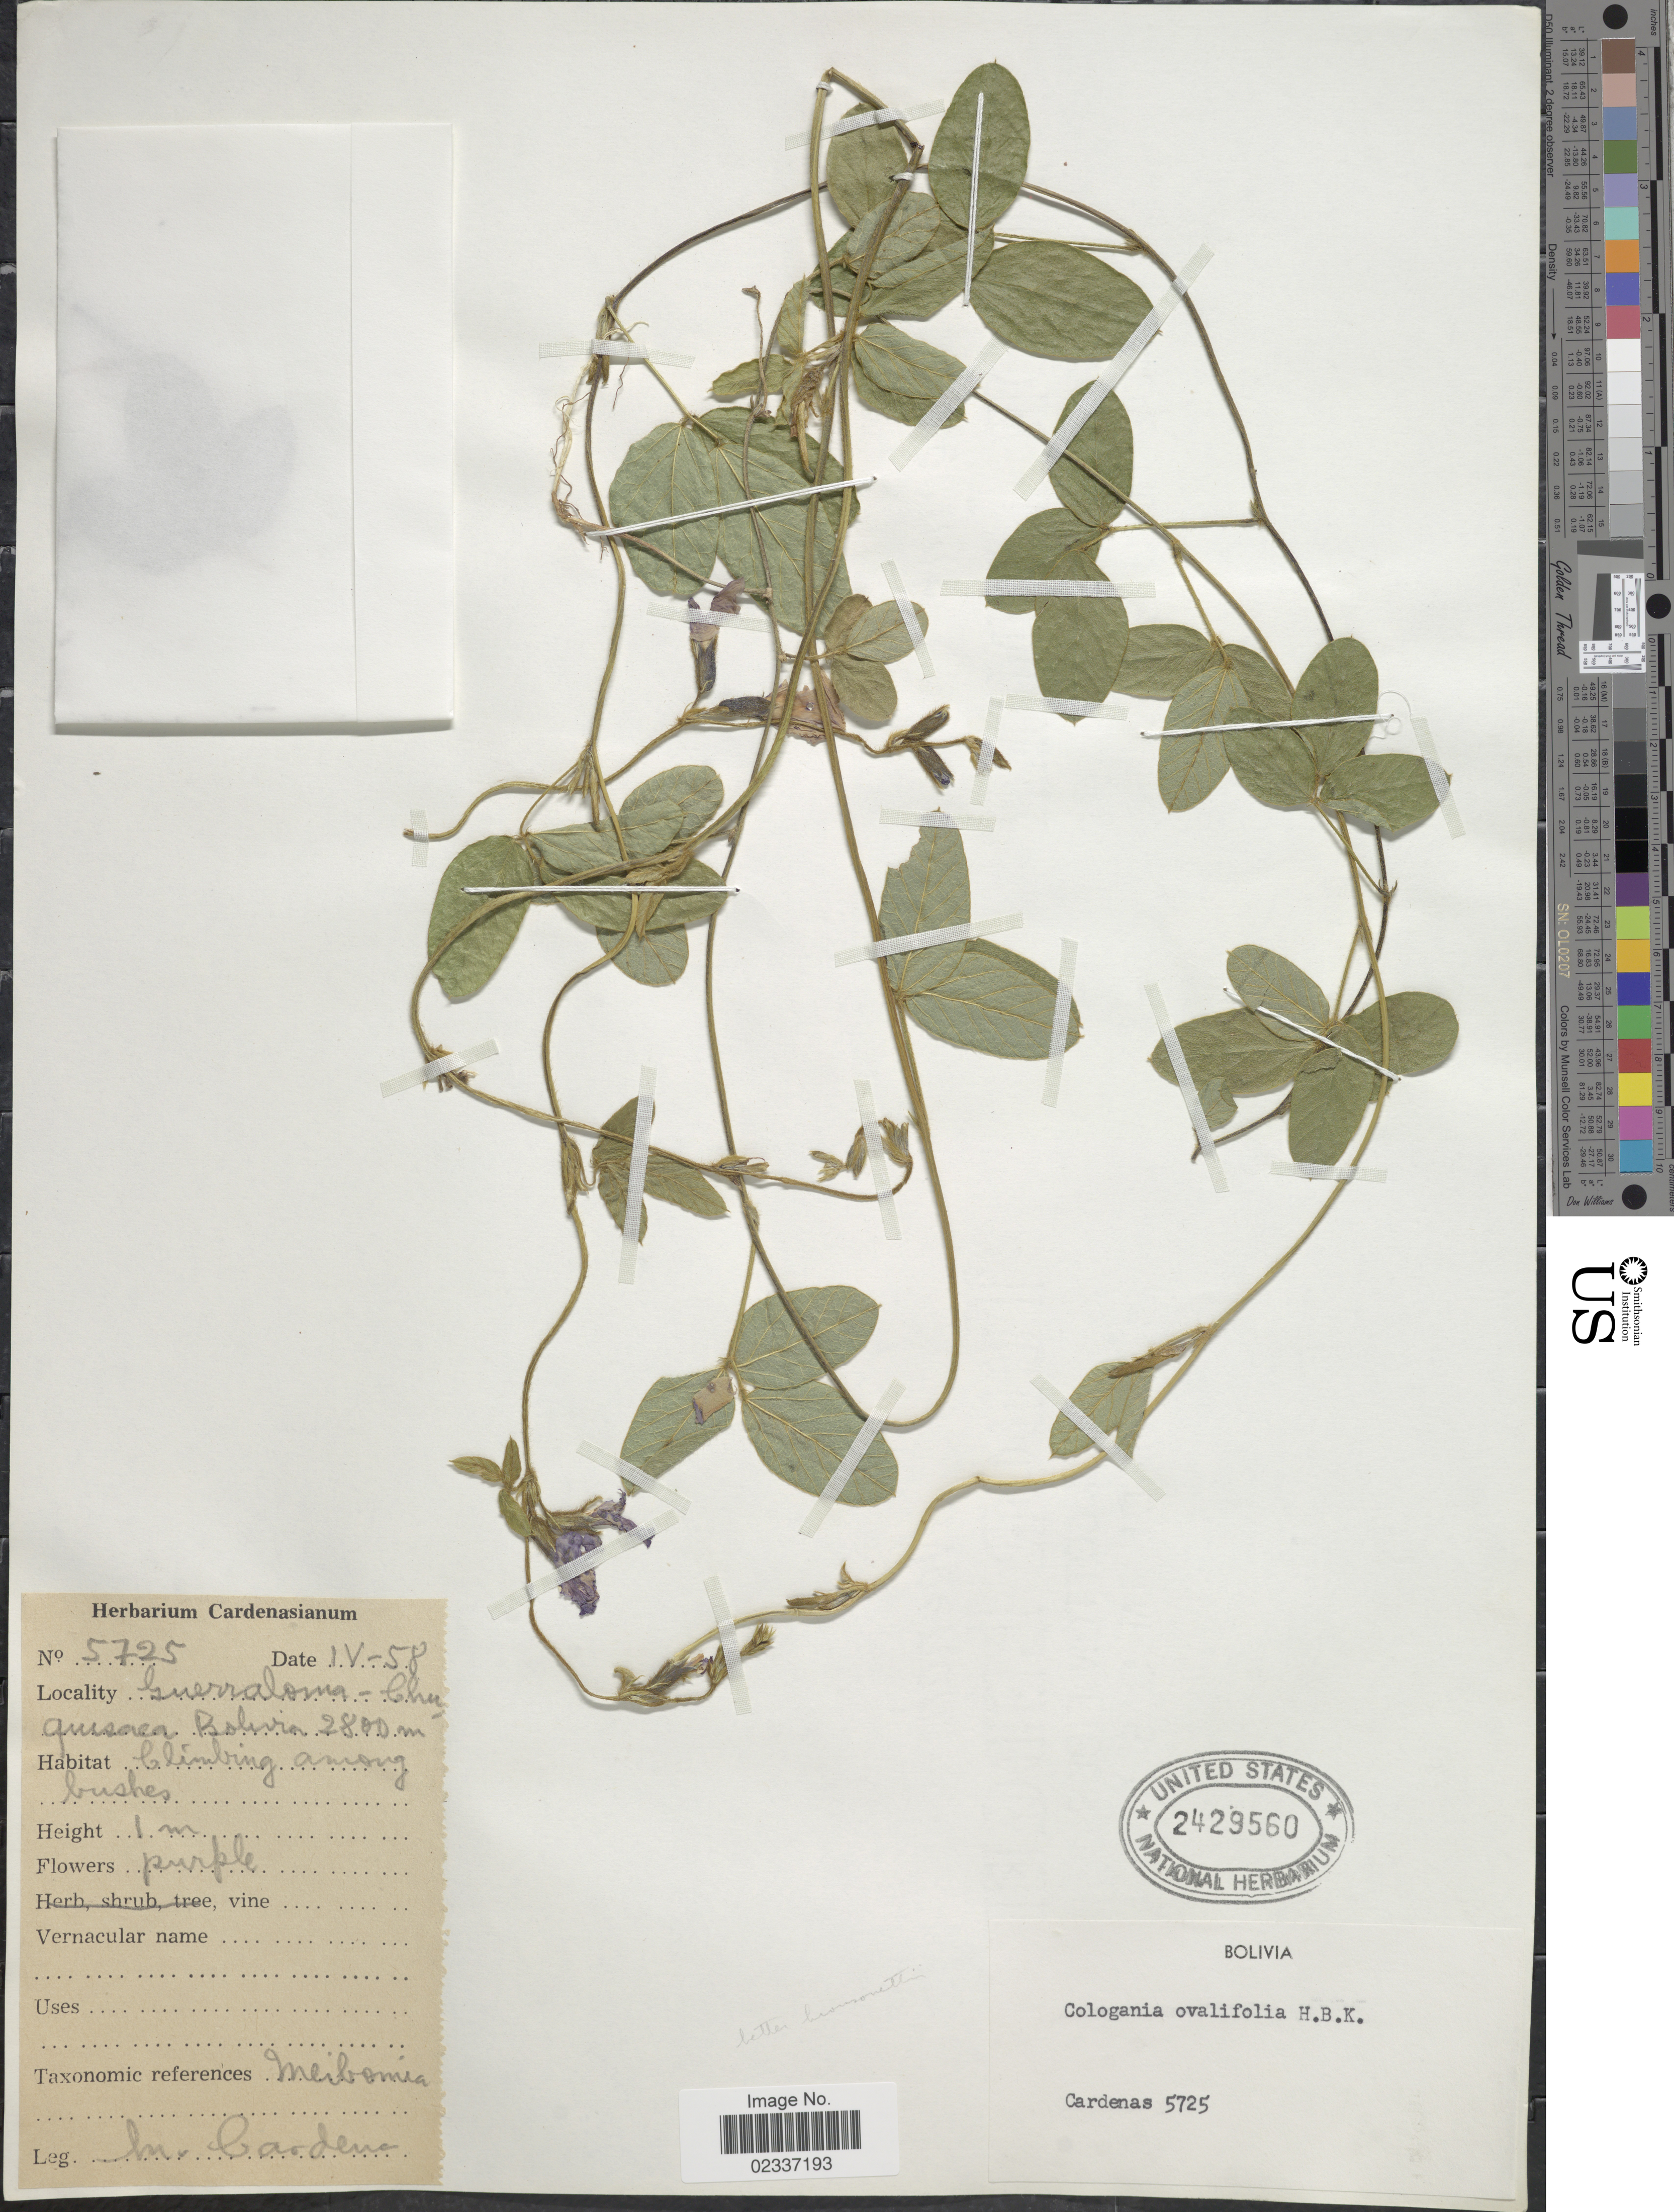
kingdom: Plantae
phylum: Tracheophyta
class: Magnoliopsida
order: Fabales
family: Fabaceae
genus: Cologania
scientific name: Cologania broussonetii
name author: (Balb.) DC.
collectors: M. Cárdenas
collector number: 5725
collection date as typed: Transcribed d/m/y: /4/58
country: Bolivia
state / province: Chuquisaca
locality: Guerraloma, Climbing among bushes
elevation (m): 2800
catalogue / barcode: US 2429560